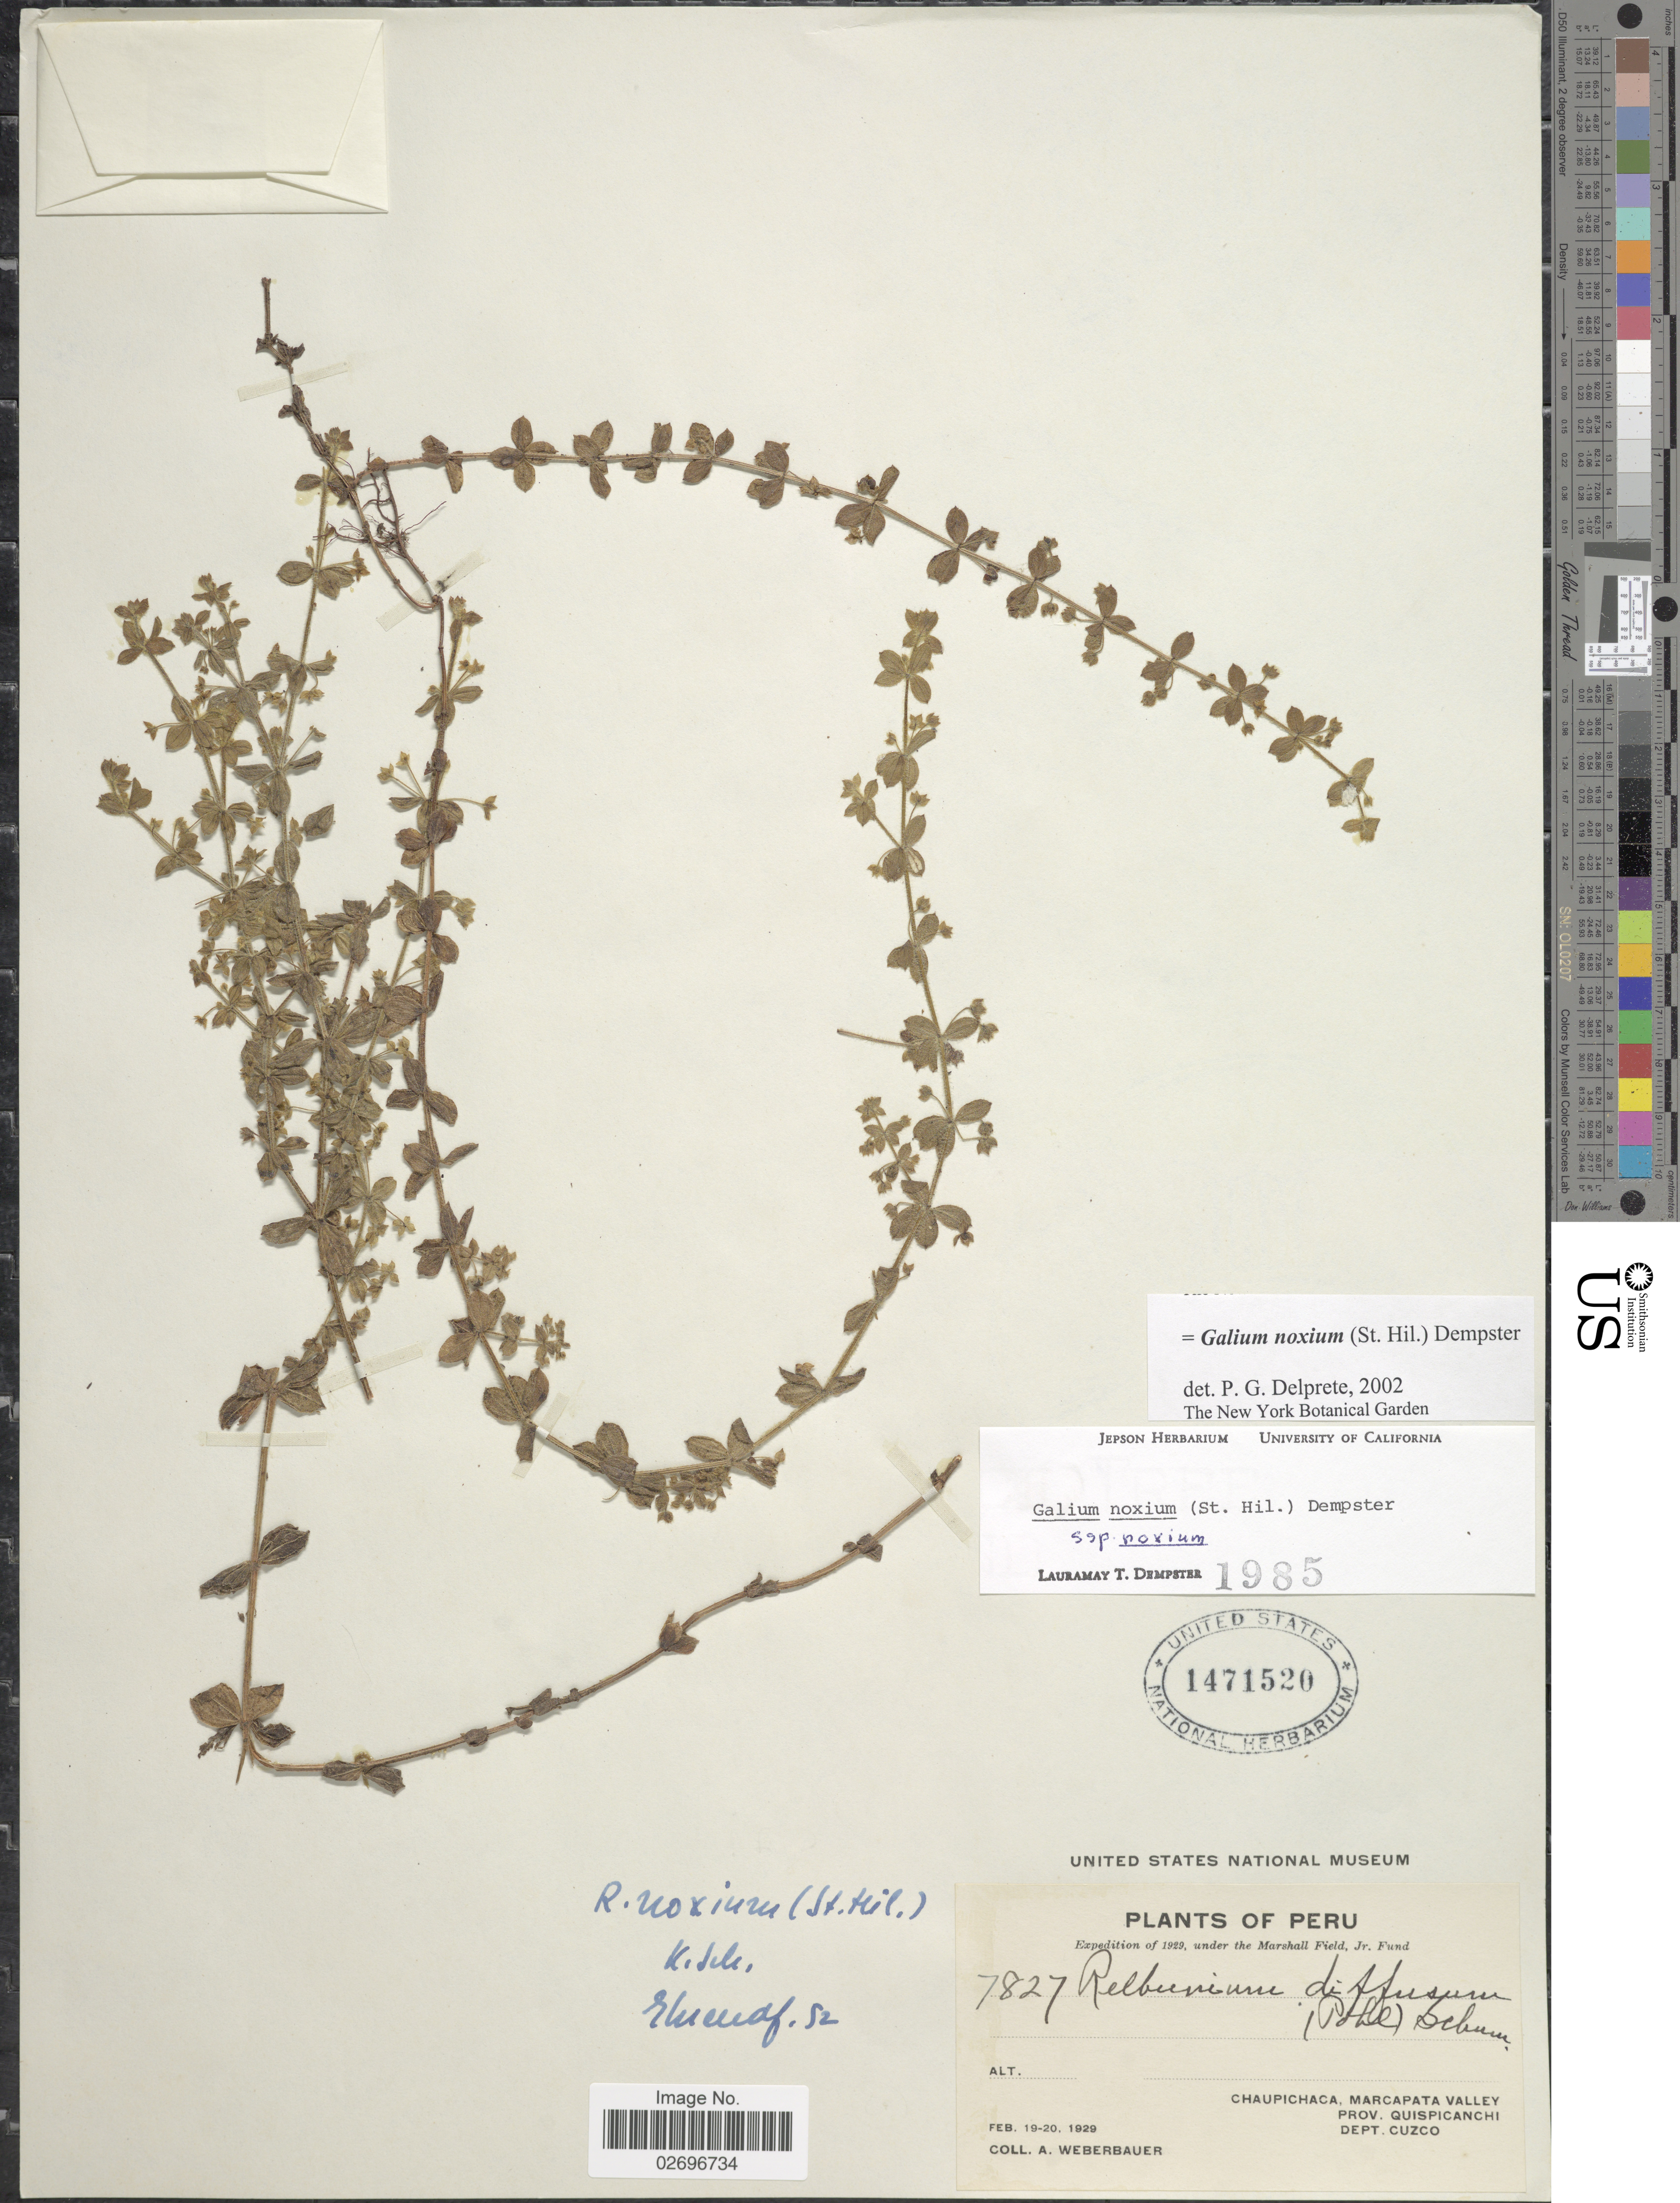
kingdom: Plantae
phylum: Tracheophyta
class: Magnoliopsida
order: Gentianales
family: Rubiaceae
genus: Galium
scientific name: Galium noxium subsp. noxium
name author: (A. St.-Hil.) Dempster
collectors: A. Weberbauer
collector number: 7827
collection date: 1929-02-19/1929-02-20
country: Peru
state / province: Cusco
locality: Chaupichaca, Marcapata Valley, Prov. Quispicanchi, Dept. Cuzco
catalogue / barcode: US 1471520